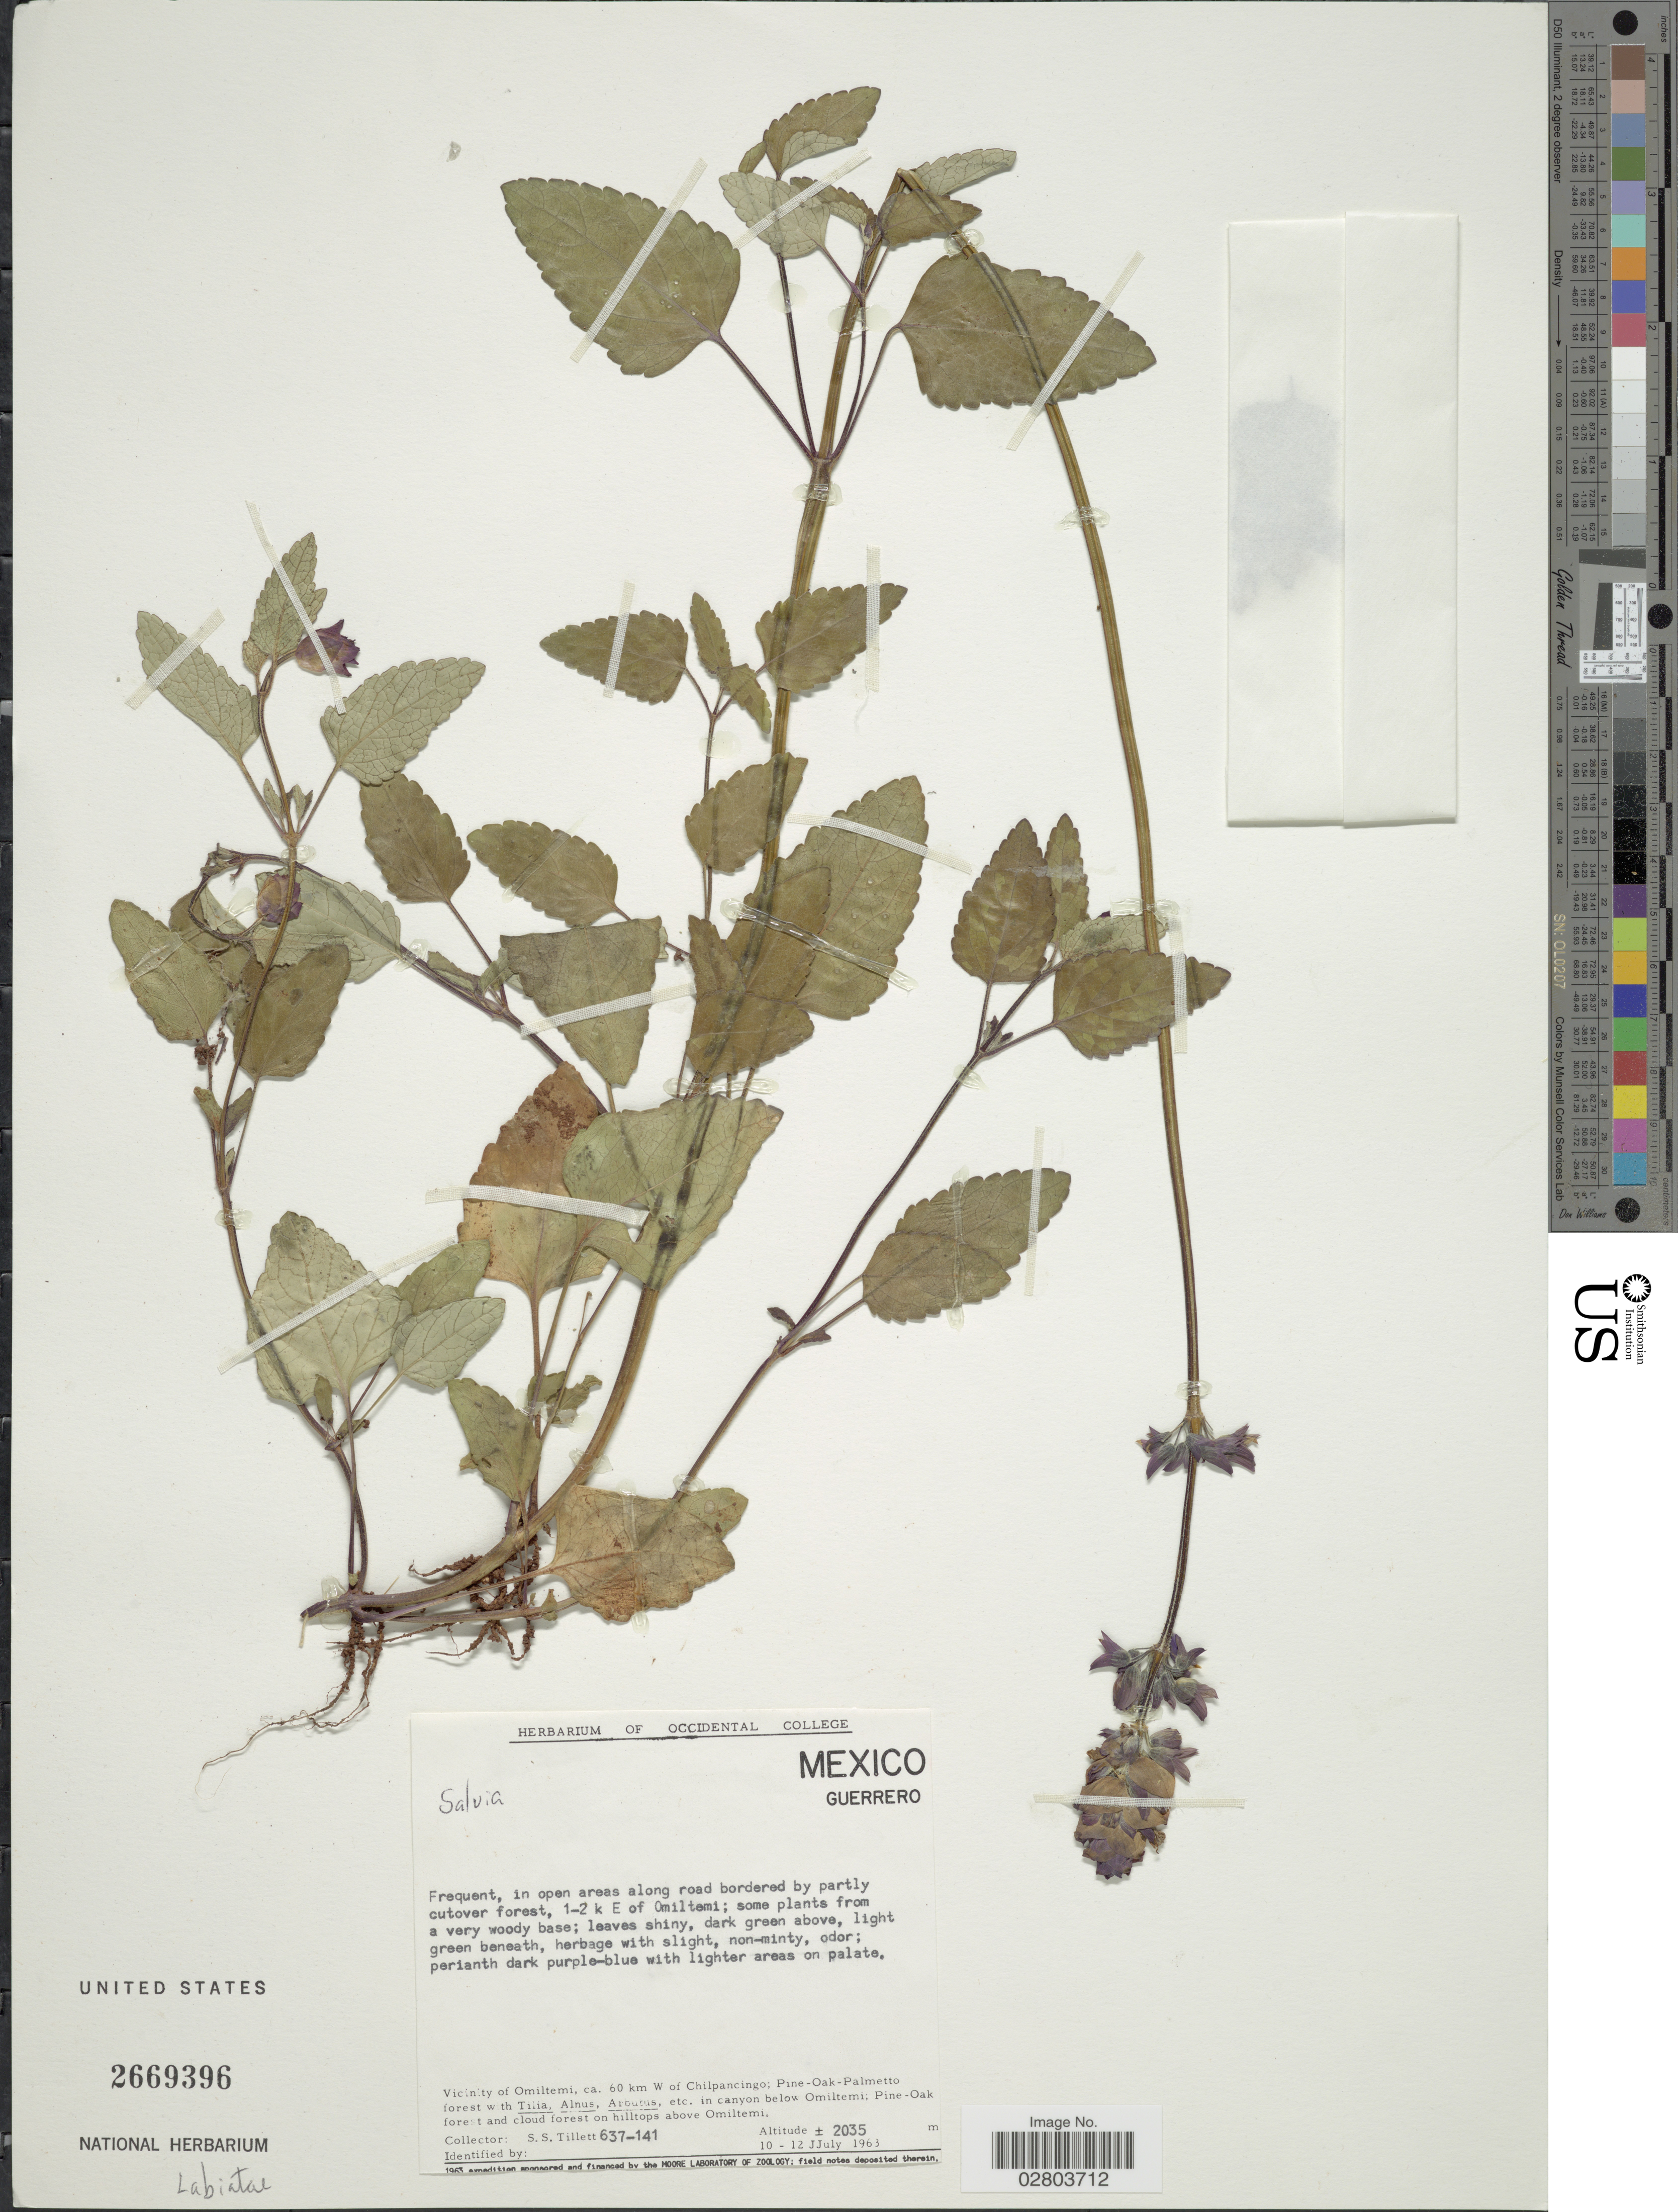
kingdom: Plantae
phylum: Tracheophyta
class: Magnoliopsida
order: Lamiales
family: Lamiaceae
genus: Salvia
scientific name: Salvia sp.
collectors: S. S. Tillett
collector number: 637-141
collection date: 1963-07-10/1963-07-12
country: Mexico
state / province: Guerrero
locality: Frequent, in open areas along road bordered by partly cutover forest, 1-2 k E of Omiltemi. Vicinity of Omiltemi, ca. 60 km W of Chilpancingo; Pine-Oak-Palmetto forest, in canyon below Omiltemi; Pine-Oak forest and cloud forest on hilltops above Omiltemi.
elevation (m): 2035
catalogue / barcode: US 2669396